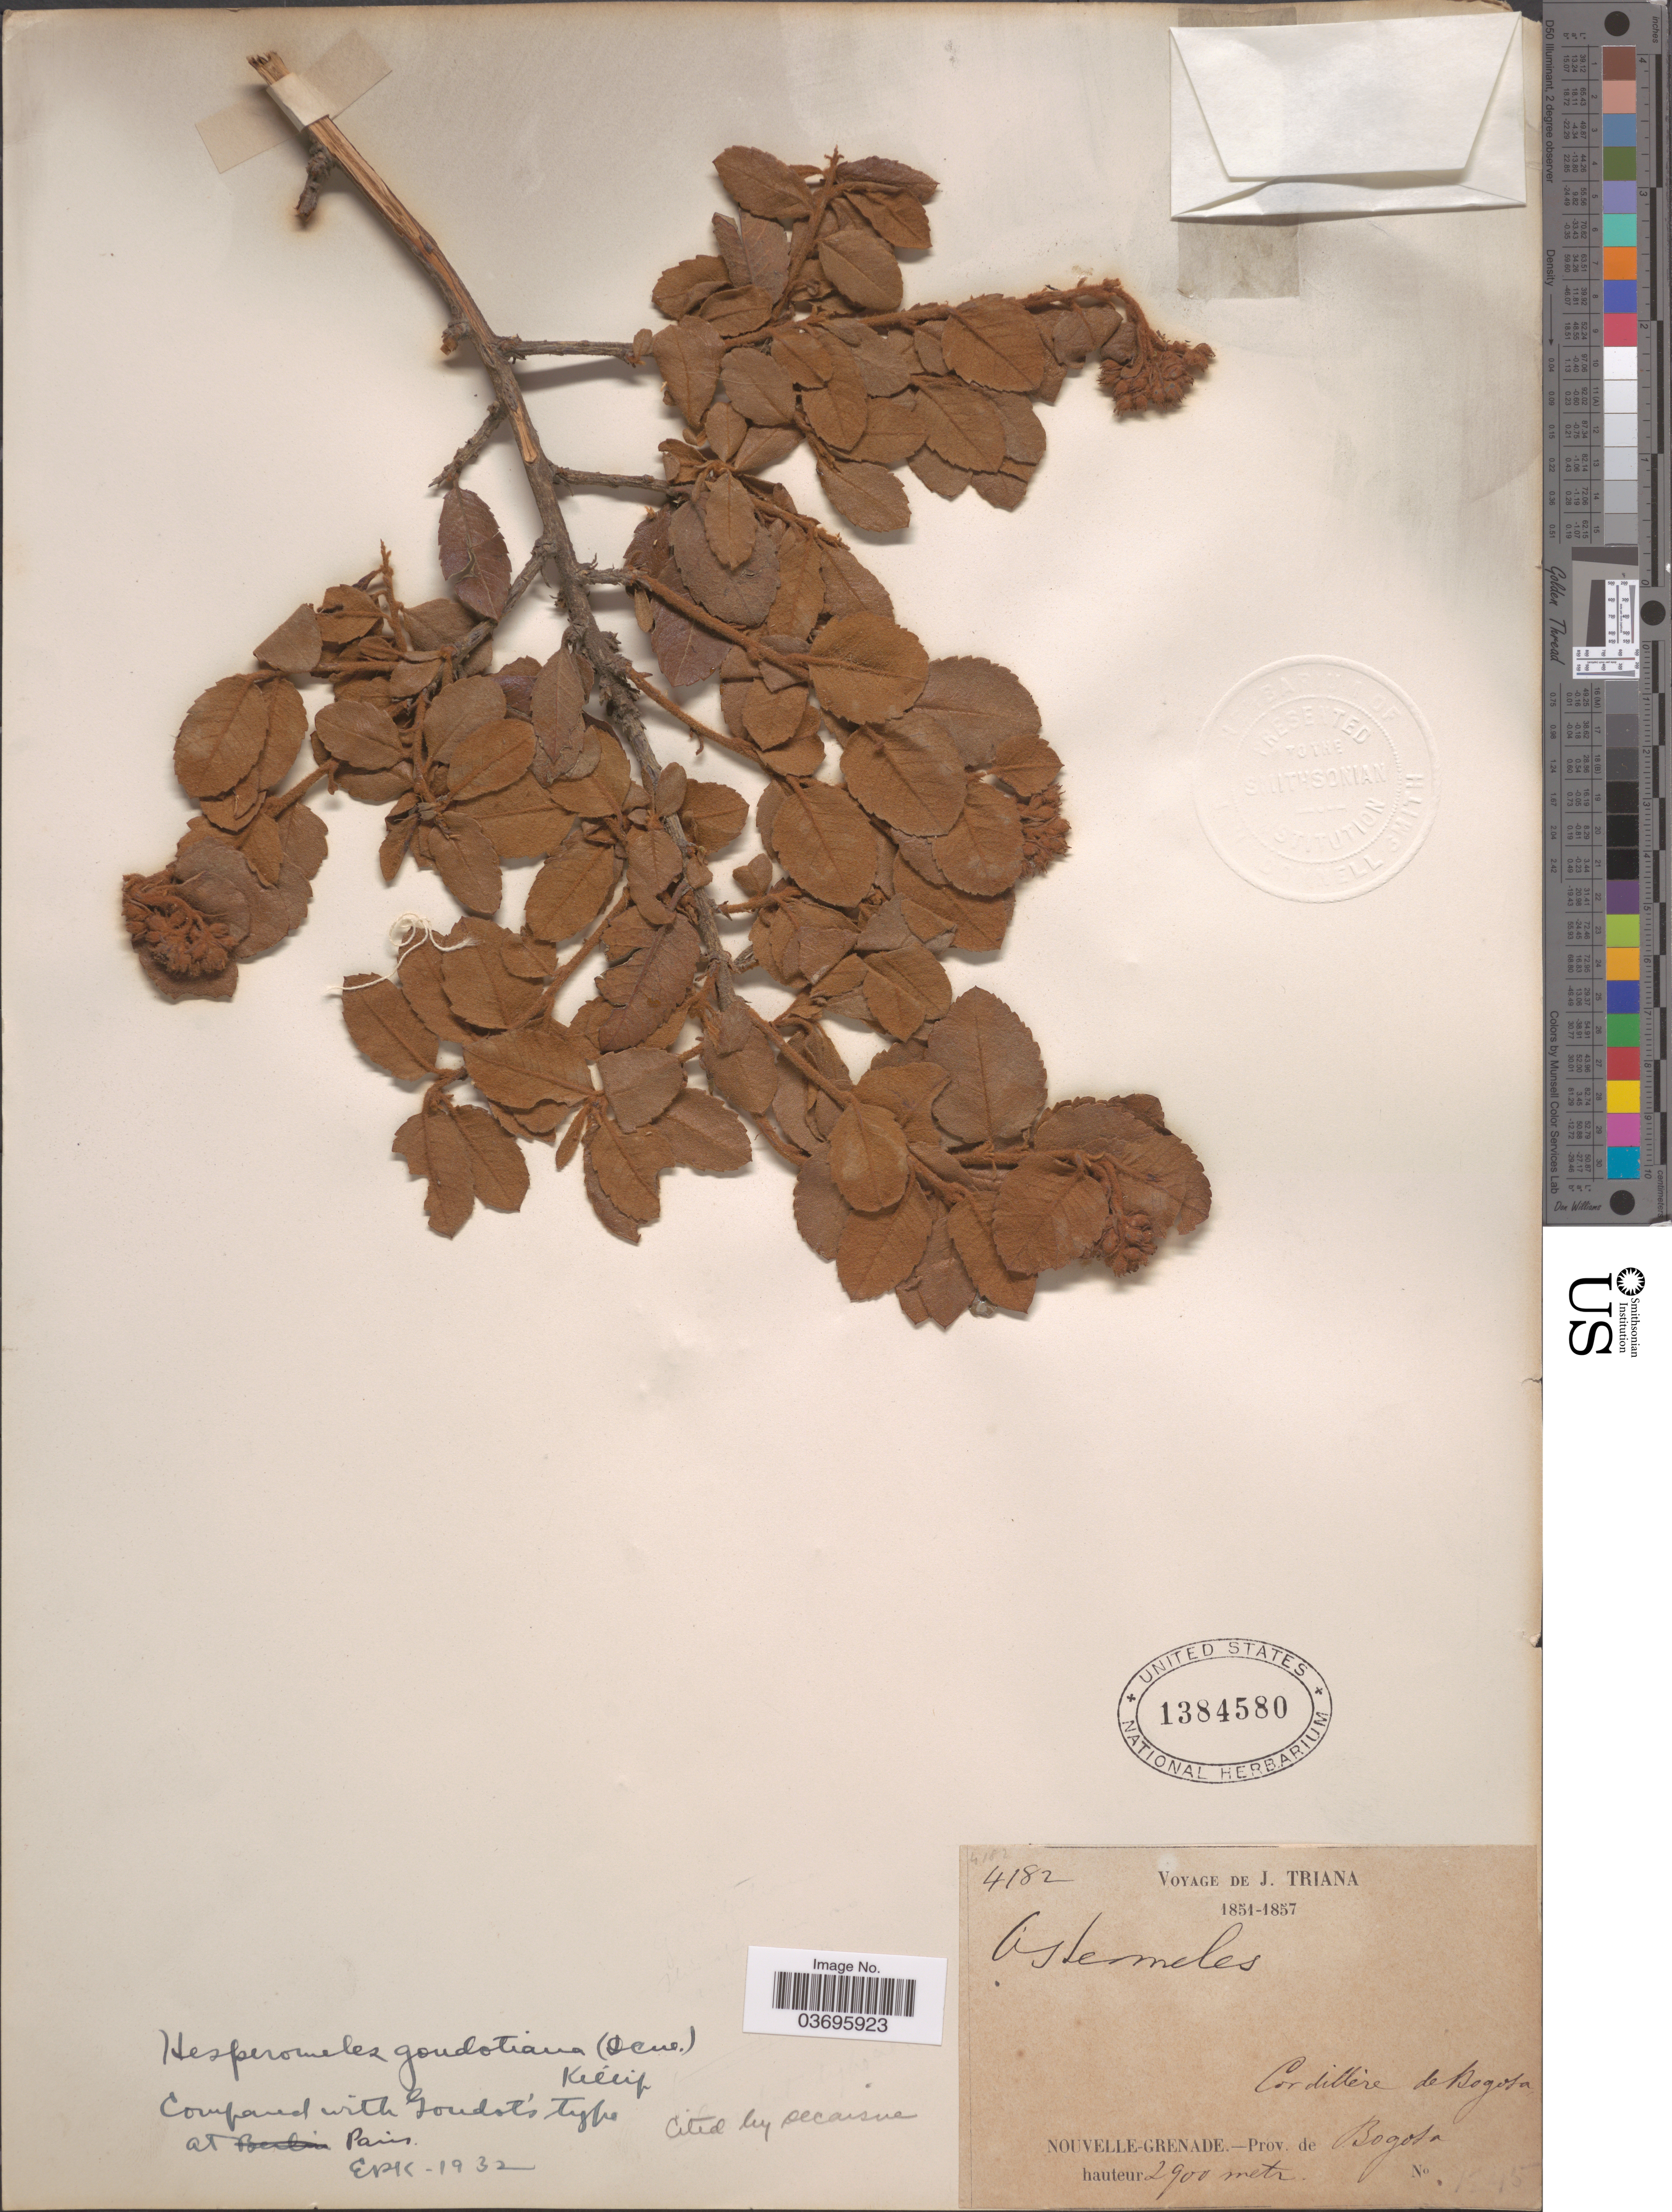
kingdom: Plantae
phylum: Tracheophyta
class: Magnoliopsida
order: Rosales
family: Rosaceae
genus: Hesperomeles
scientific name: Hesperomeles goudotiana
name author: Killip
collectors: J. Triana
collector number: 4182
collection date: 1851/1857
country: Colombia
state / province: Bogota D.C.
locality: Cordillère de Bogota. Nouvelle-Grenade.-Prov. de Bogota.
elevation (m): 2900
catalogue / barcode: US 1384580